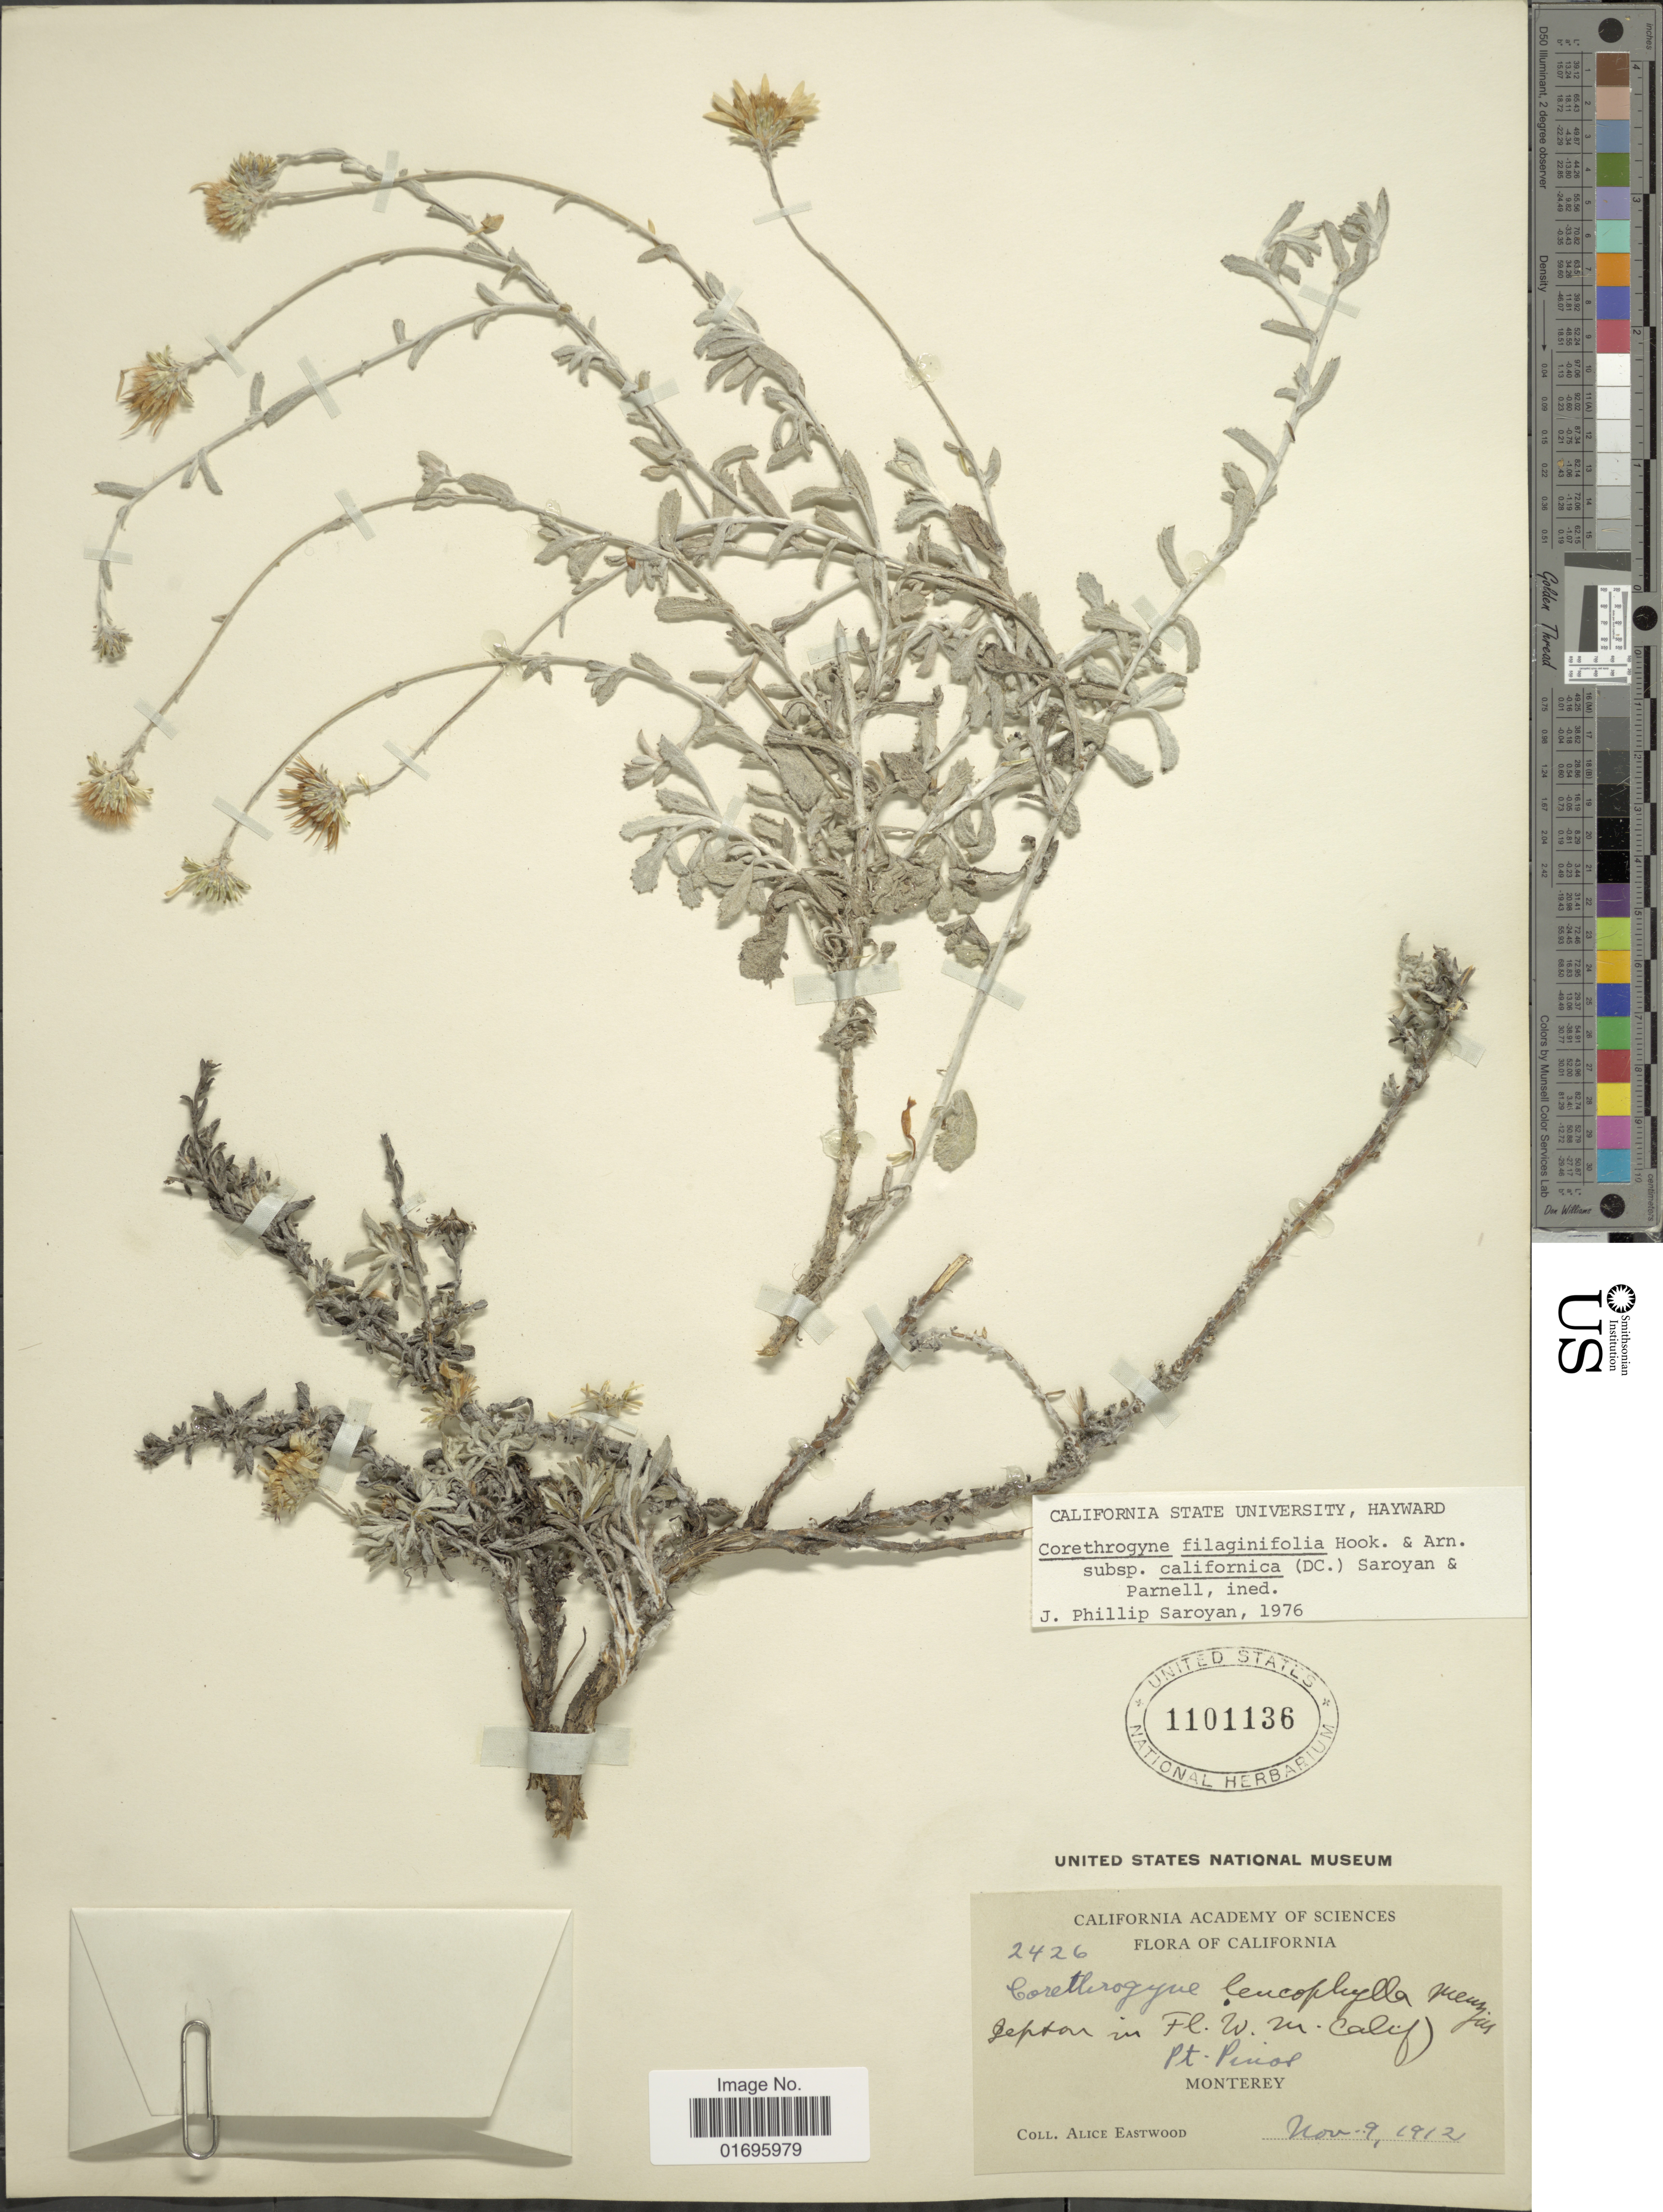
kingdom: Plantae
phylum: Tracheophyta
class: Magnoliopsida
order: Asterales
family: Asteraceae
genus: Corethrogyne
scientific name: Corethrogyne filaginifolia var. californica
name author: (DC.) Saroyan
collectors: A. Eastwood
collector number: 2426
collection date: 1912-11-09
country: United States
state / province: California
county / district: Monterey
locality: Jepton in Fl. W.M. Calif. Pt. Pinos. Monterey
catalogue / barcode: US 1101136